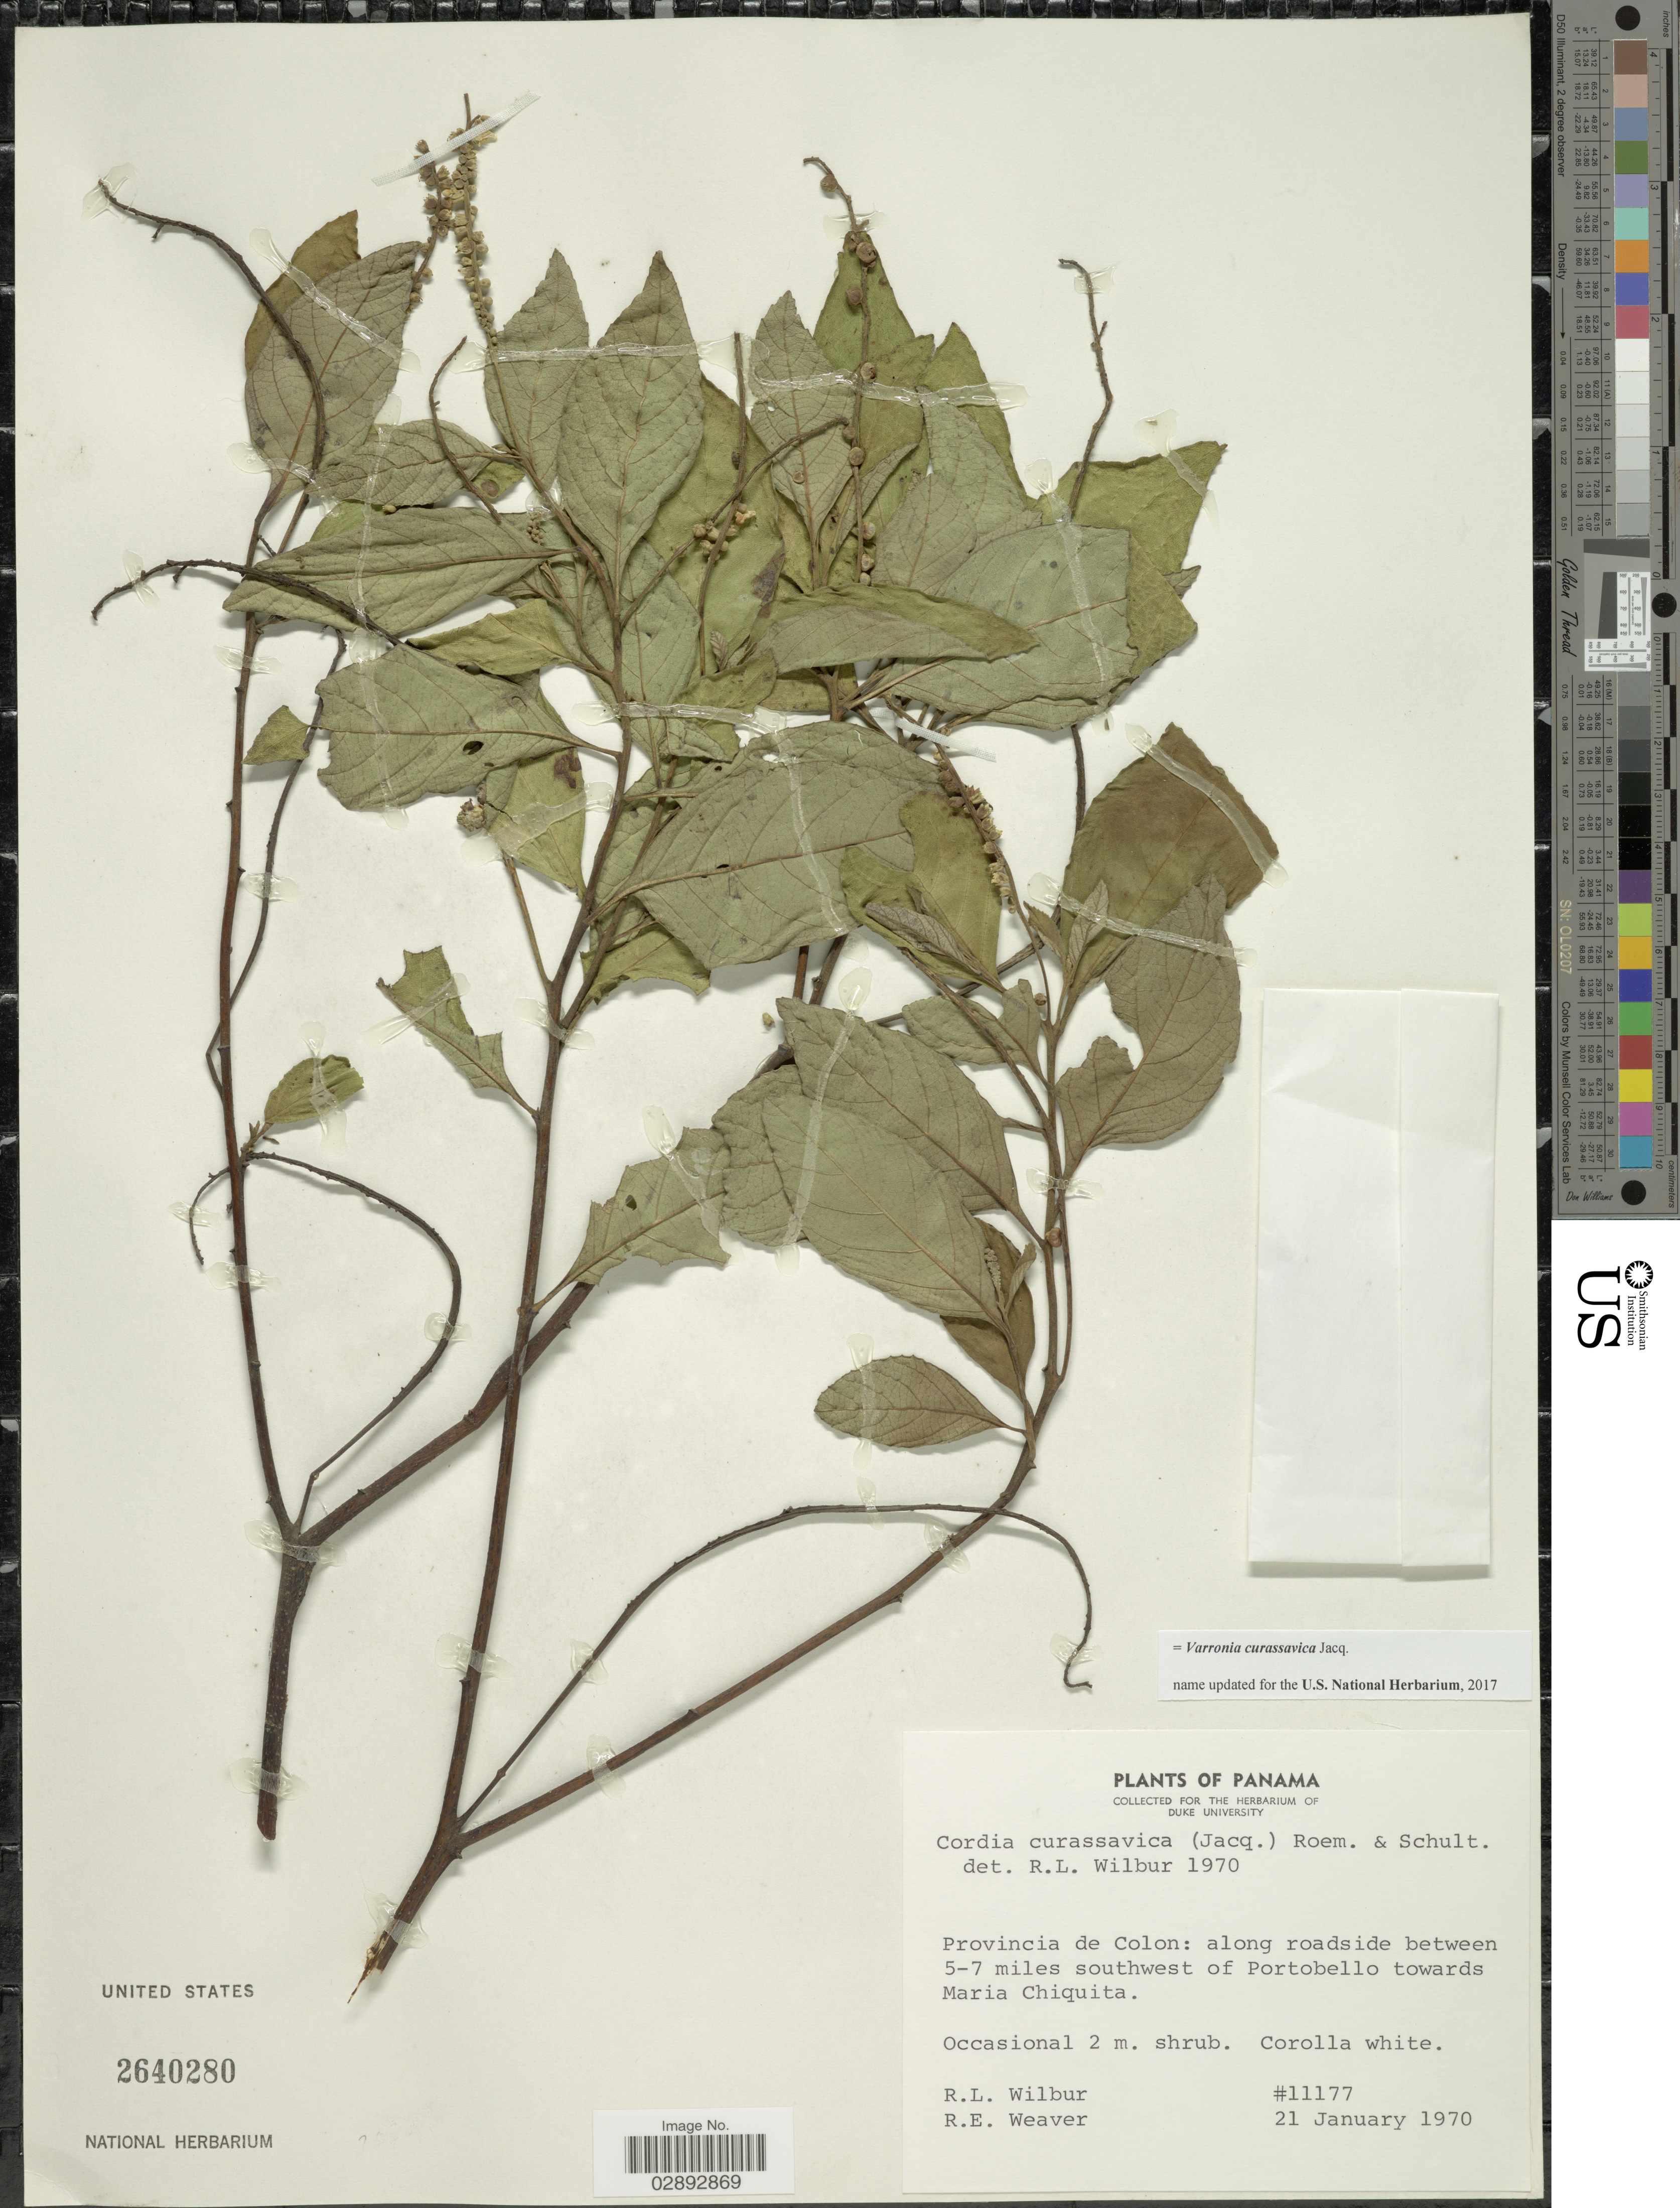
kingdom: Plantae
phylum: Tracheophyta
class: Magnoliopsida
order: Boraginales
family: Cordiaceae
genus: Varronia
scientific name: Varronia curassavica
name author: Jacq.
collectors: R. L. Wilbur & R. E. Weaver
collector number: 11177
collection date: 1970-01-21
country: Panama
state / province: Colón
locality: Provincia de Colon: along roadside between 5-7 miles southwest of Portobello towards Maria Chiquita.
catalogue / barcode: US 2640280